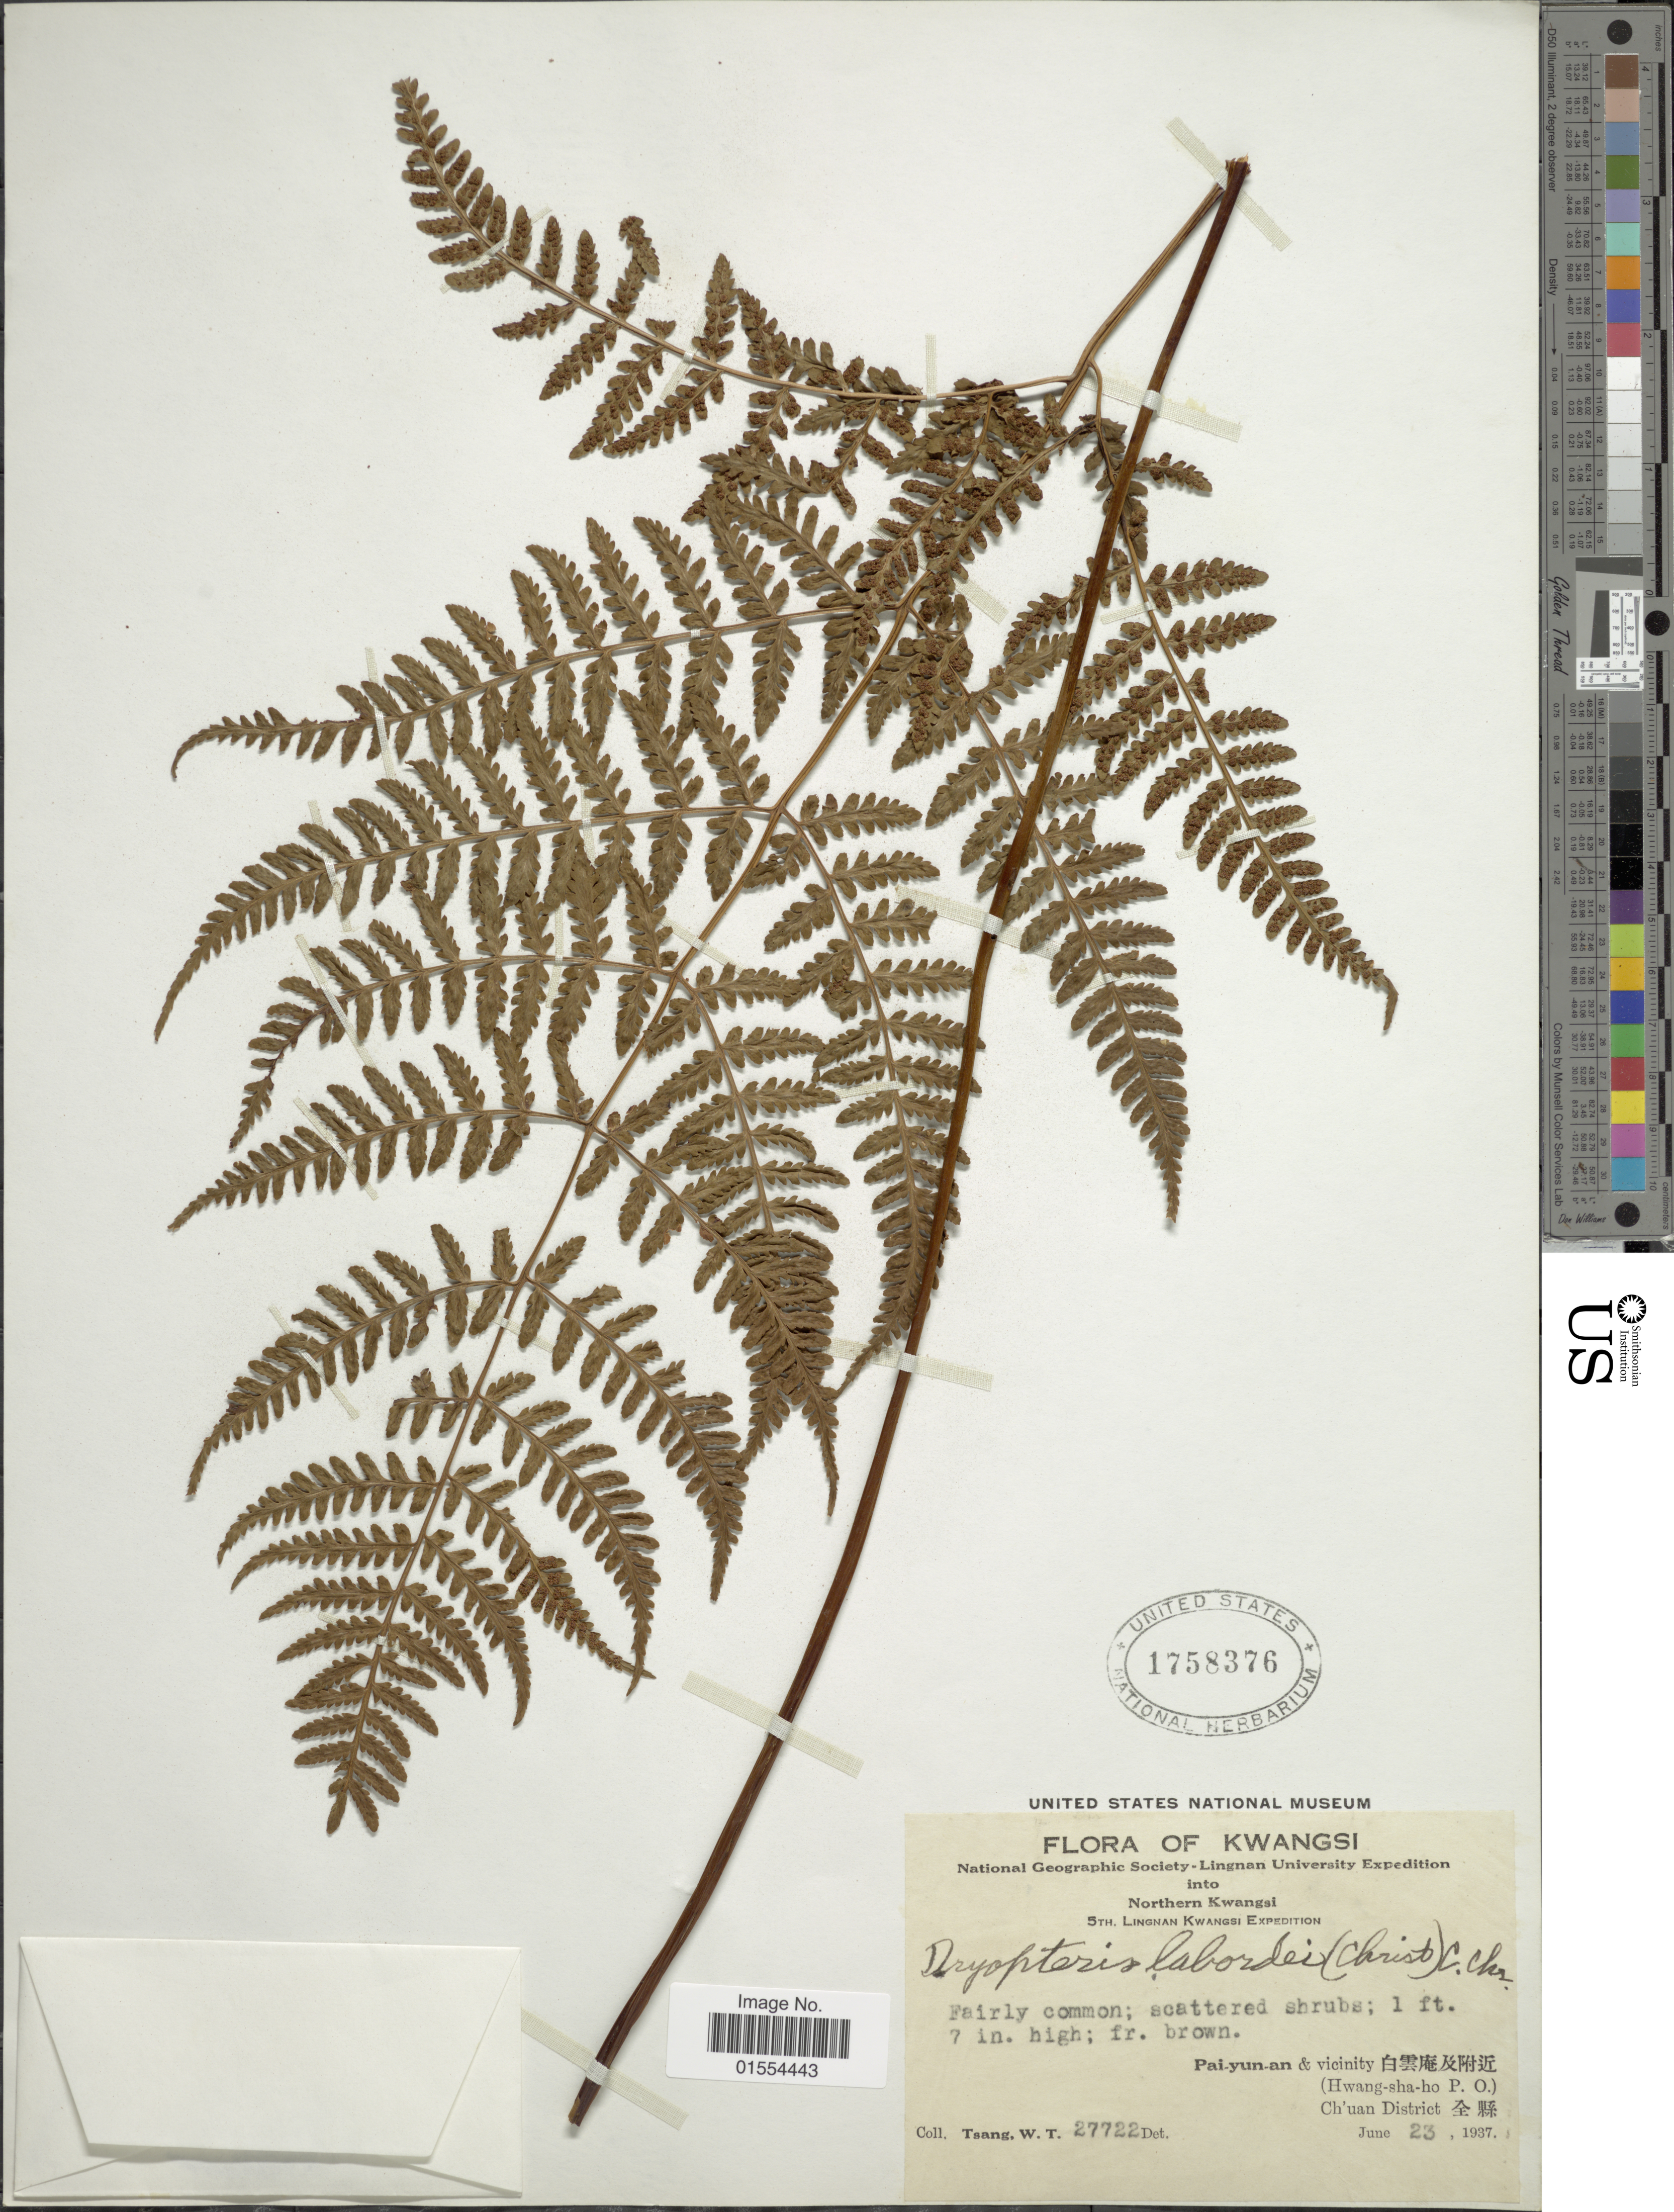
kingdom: Plantae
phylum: Tracheophyta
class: Polypodiopsida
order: Polypodiales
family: Dryopteridaceae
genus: Dryopteris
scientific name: Dryopteris labordei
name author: (Christ) C. Chr.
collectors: W. T. Tsang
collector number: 27722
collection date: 1937-06-23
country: China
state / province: Guangxi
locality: Kwasi,Northern Kwangsi, Lingnan Kwangsi. Pai-yun-an & vicinity (Hwang-sha-ho P.O.) Ch'uan District .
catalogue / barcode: US 1758376